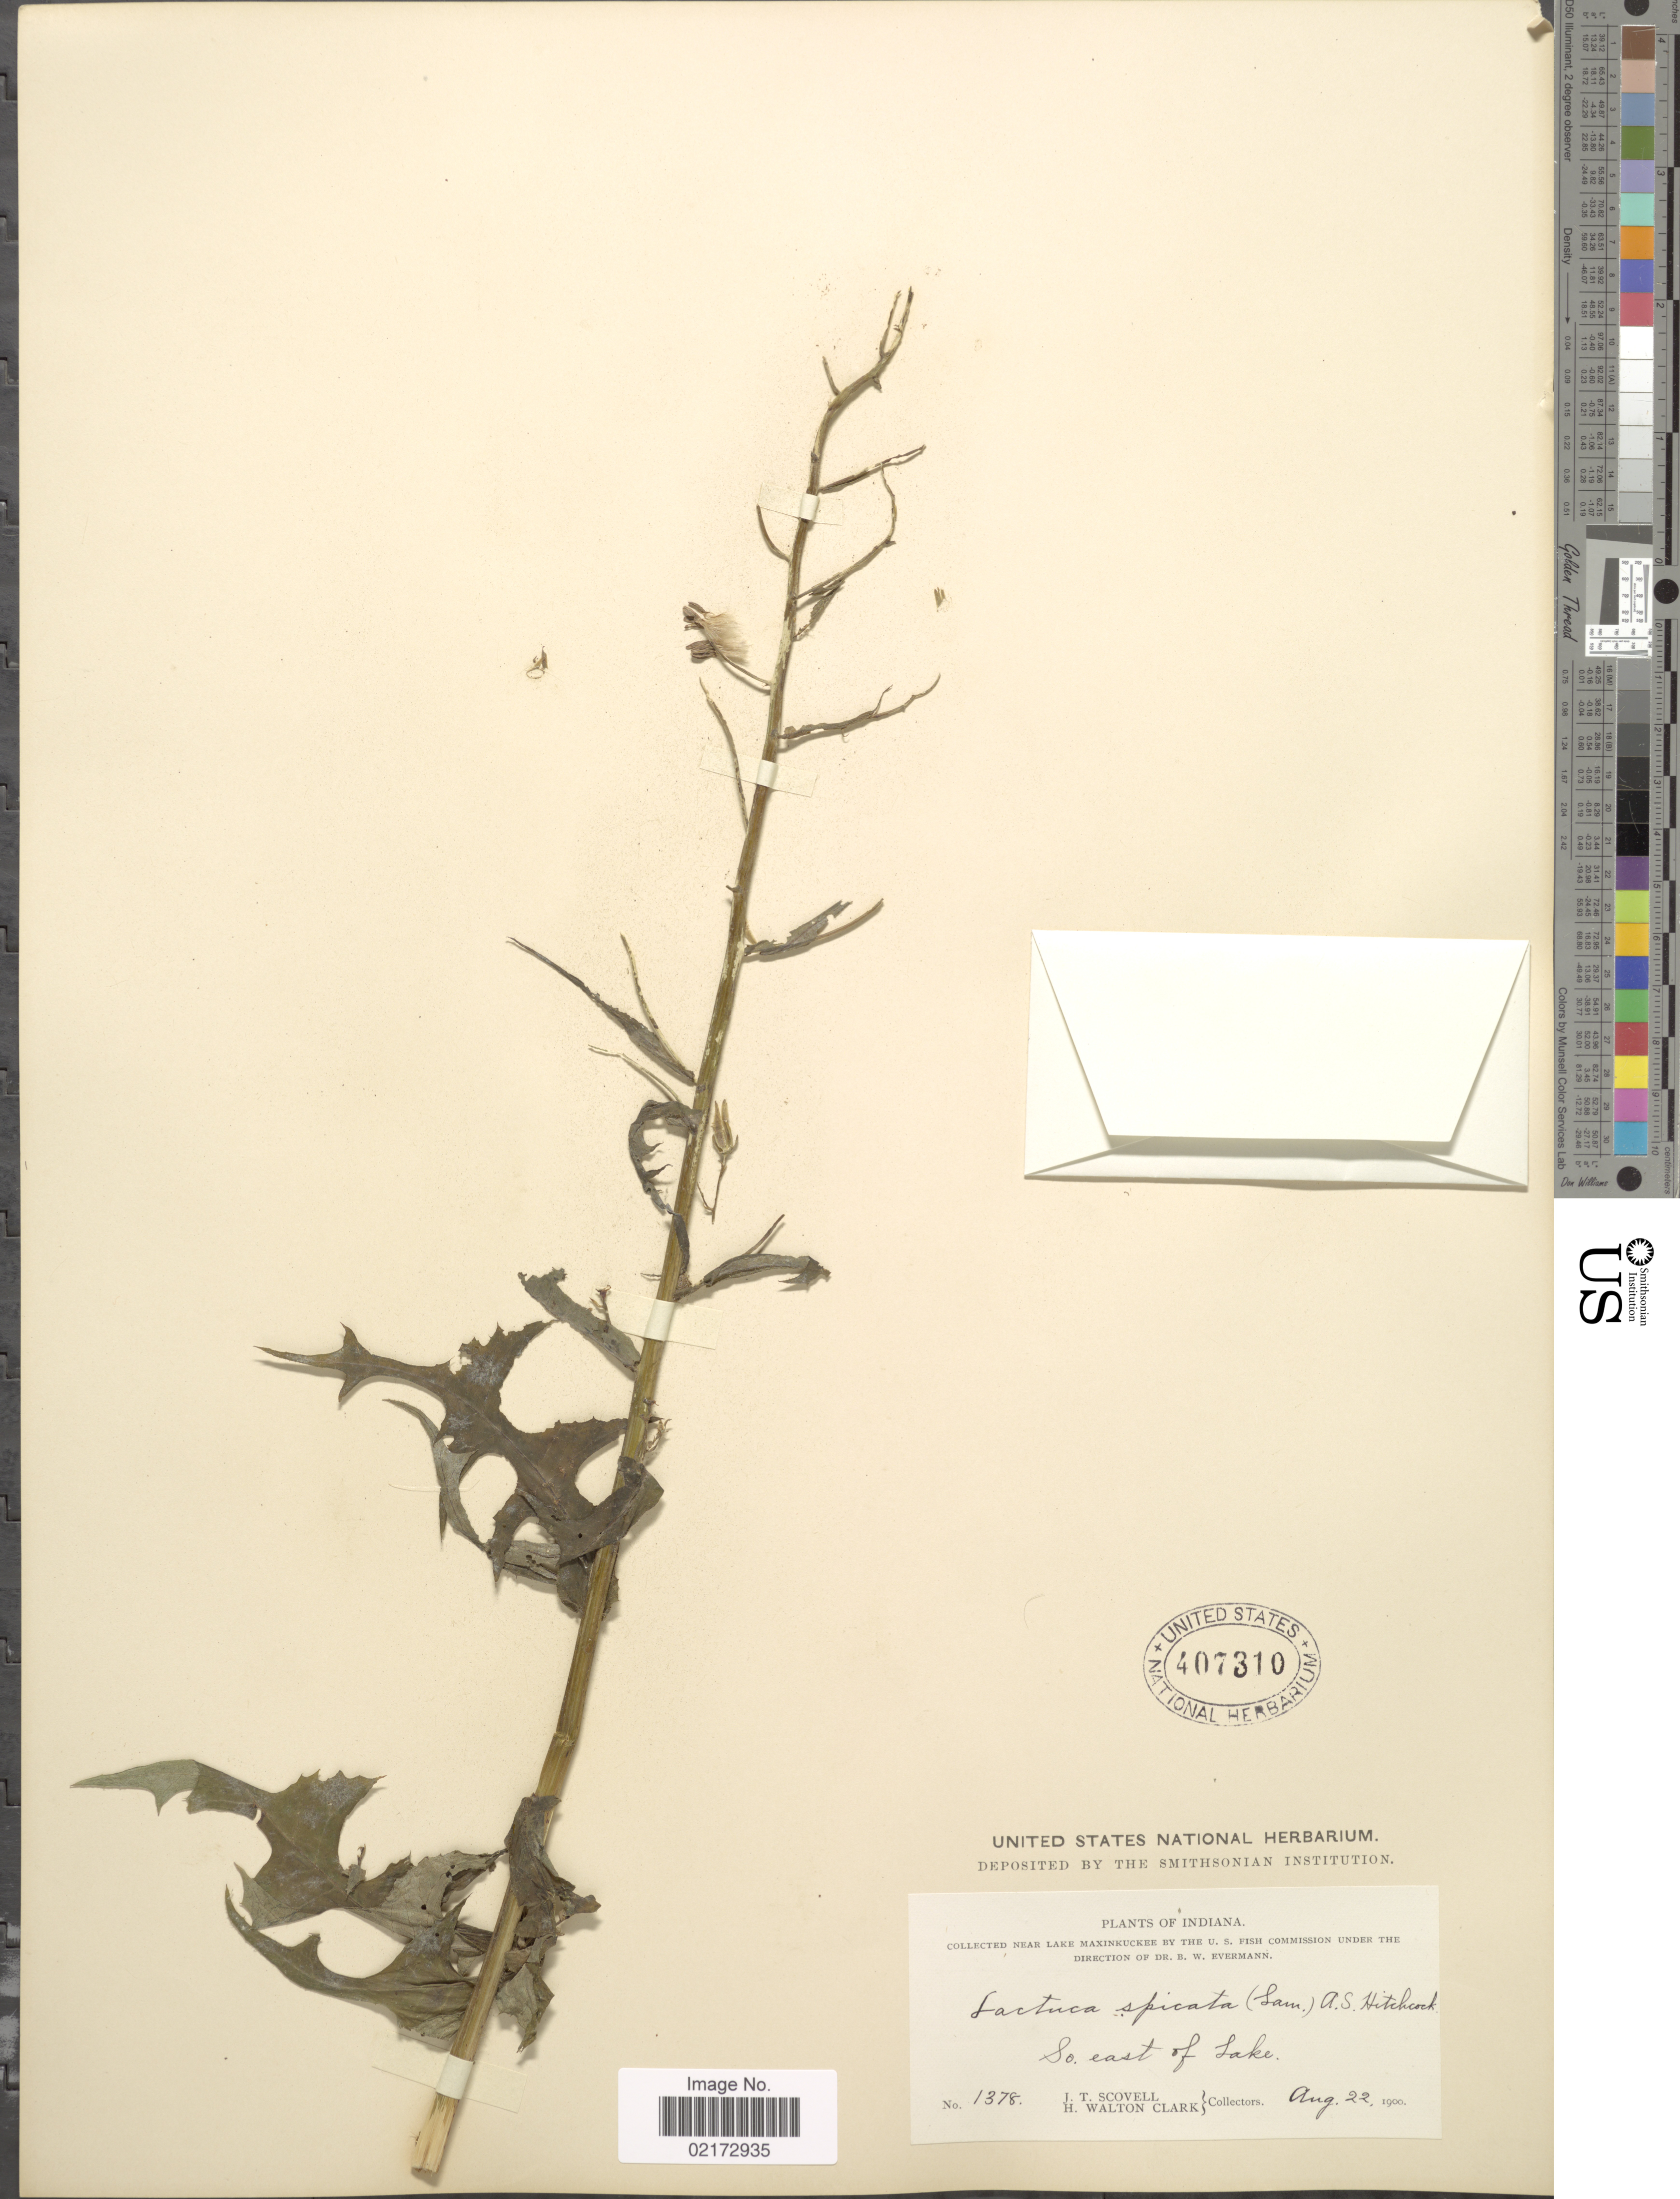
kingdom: Plantae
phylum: Tracheophyta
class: Magnoliopsida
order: Asterales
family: Asteraceae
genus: Lactuca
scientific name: Lactuca biennis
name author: (Moench) Fernald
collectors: J. T. Scovell & H. W. Clark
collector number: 1378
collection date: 1900-08-22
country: United States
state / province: Indiana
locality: Near Lake Maxinkuckee, So. east of Lake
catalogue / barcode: US 407310